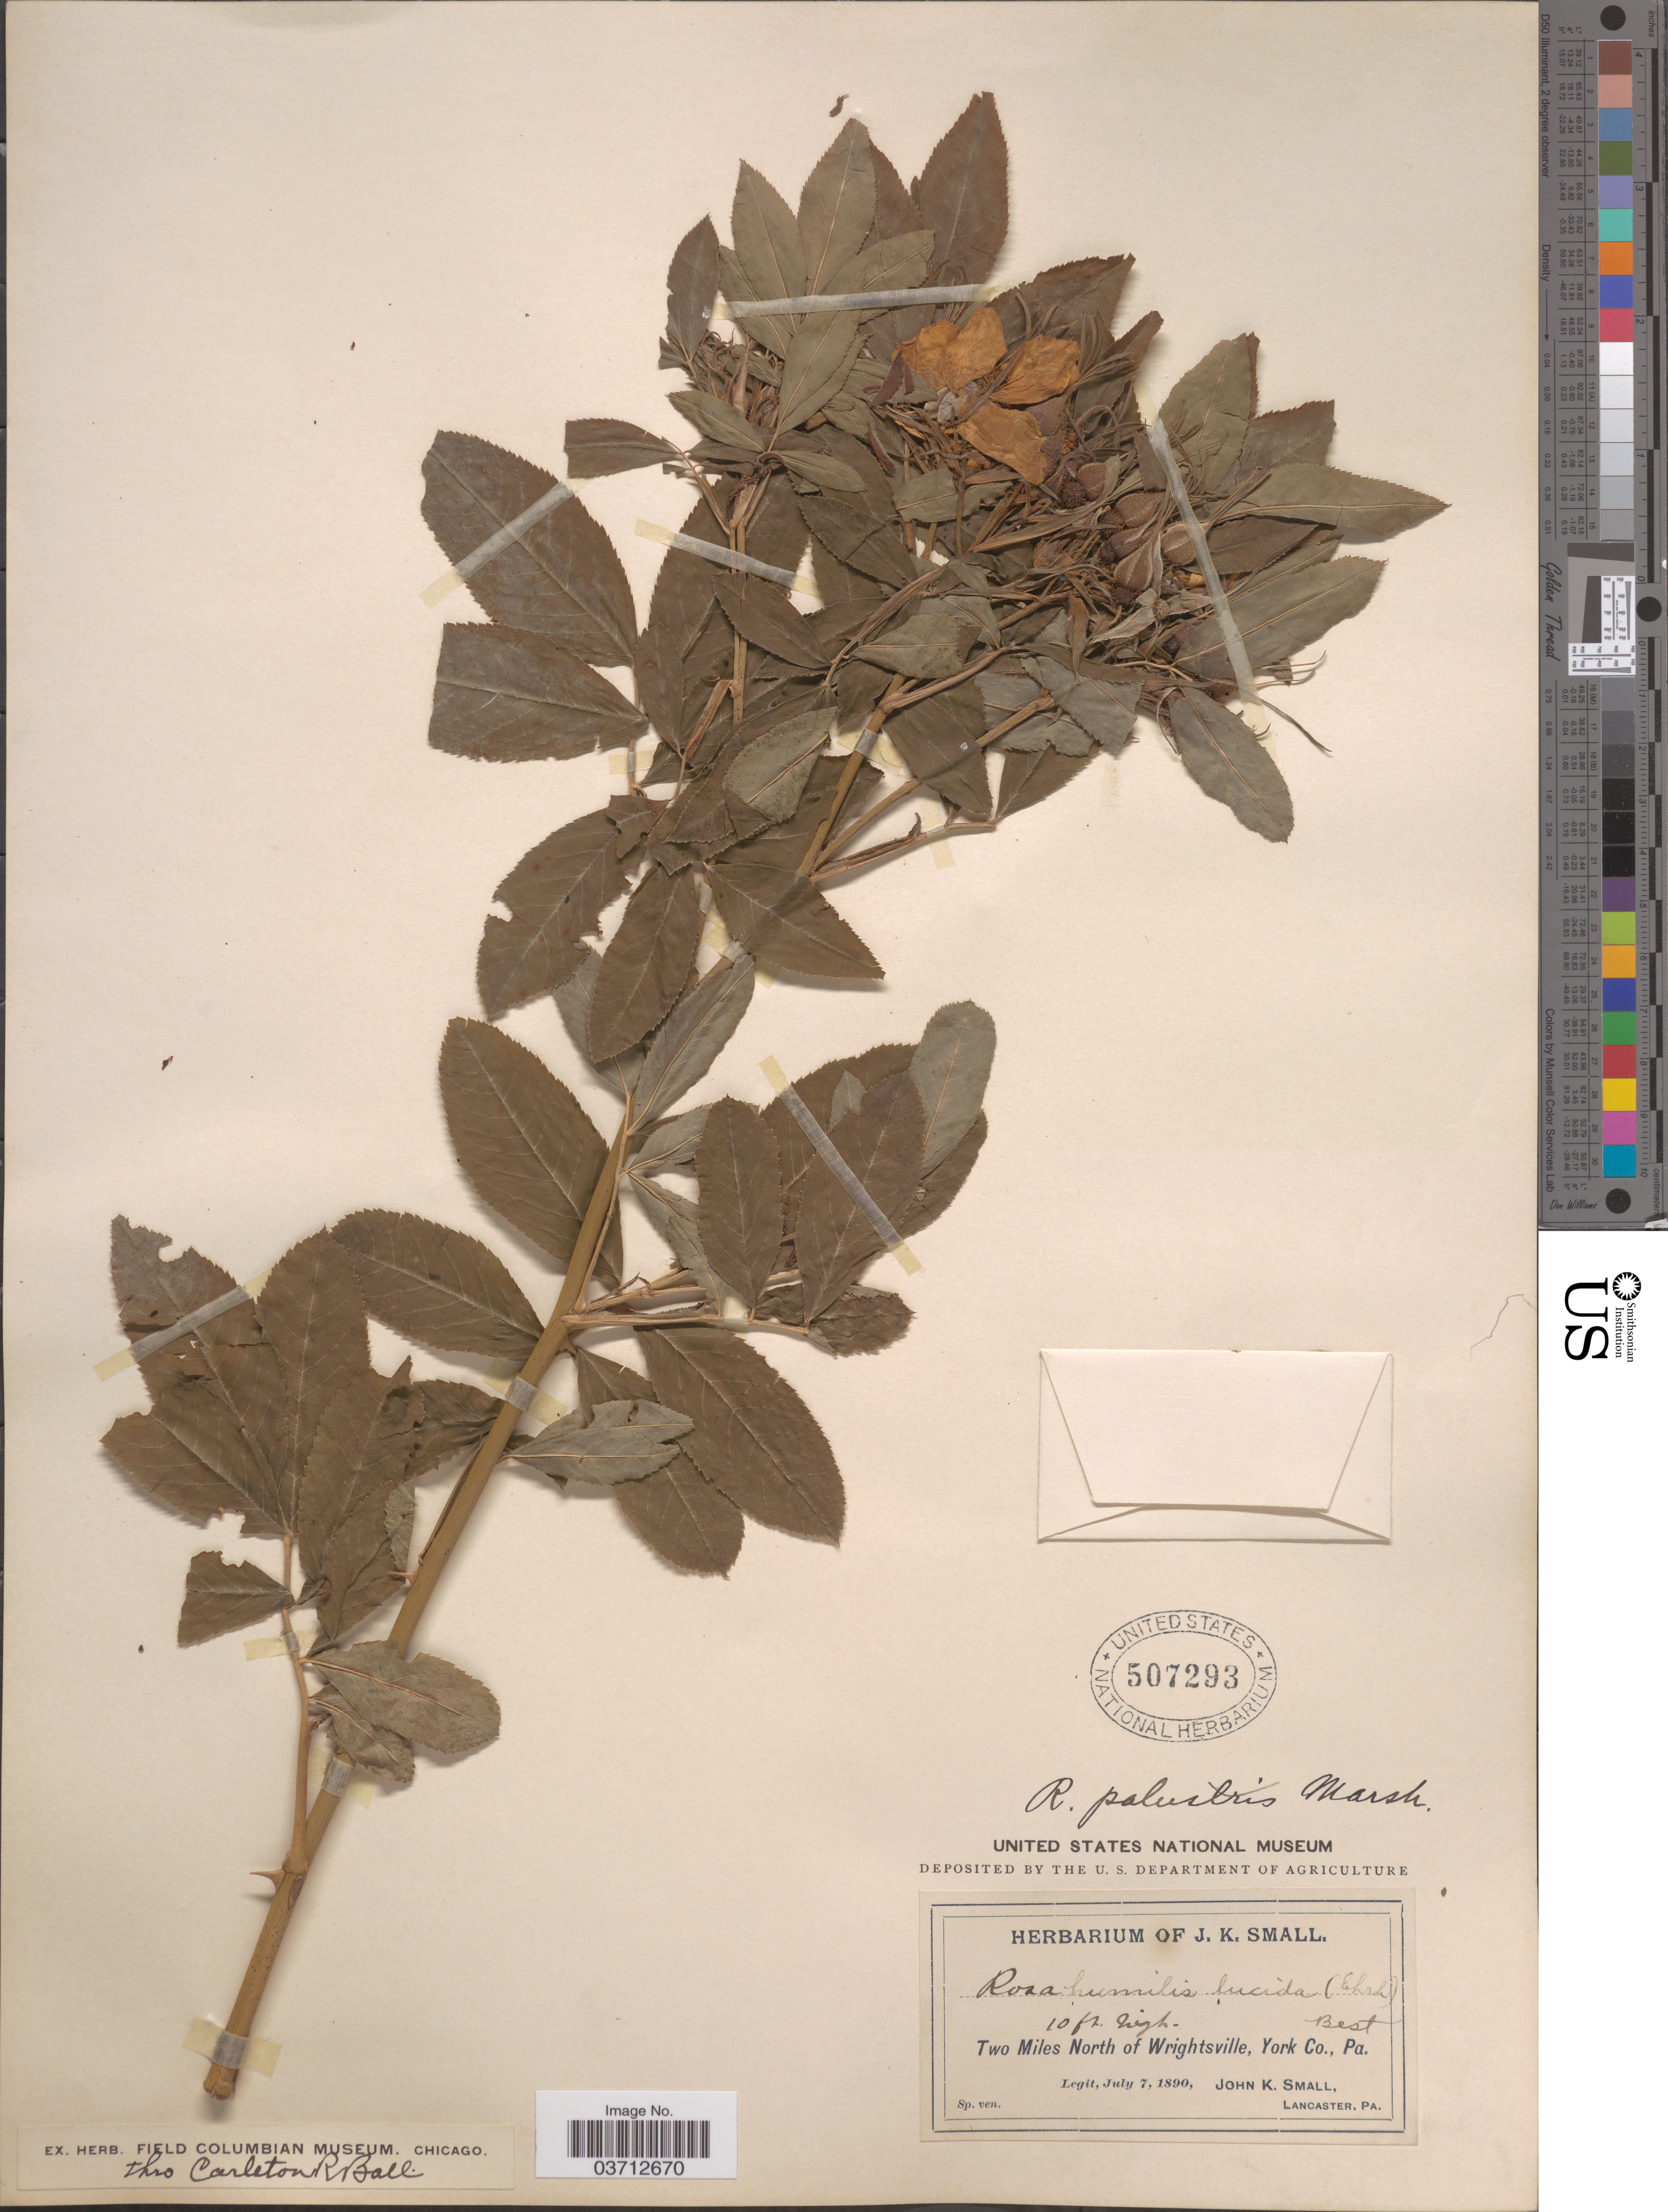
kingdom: Plantae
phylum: Tracheophyta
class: Magnoliopsida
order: Rosales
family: Rosaceae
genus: Rosa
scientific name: Rosa sp.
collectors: J. K. Small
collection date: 1890-07-07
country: United States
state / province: Pennsylvania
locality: Two Miles North of Wrightsville, York Co.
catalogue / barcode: US 507293